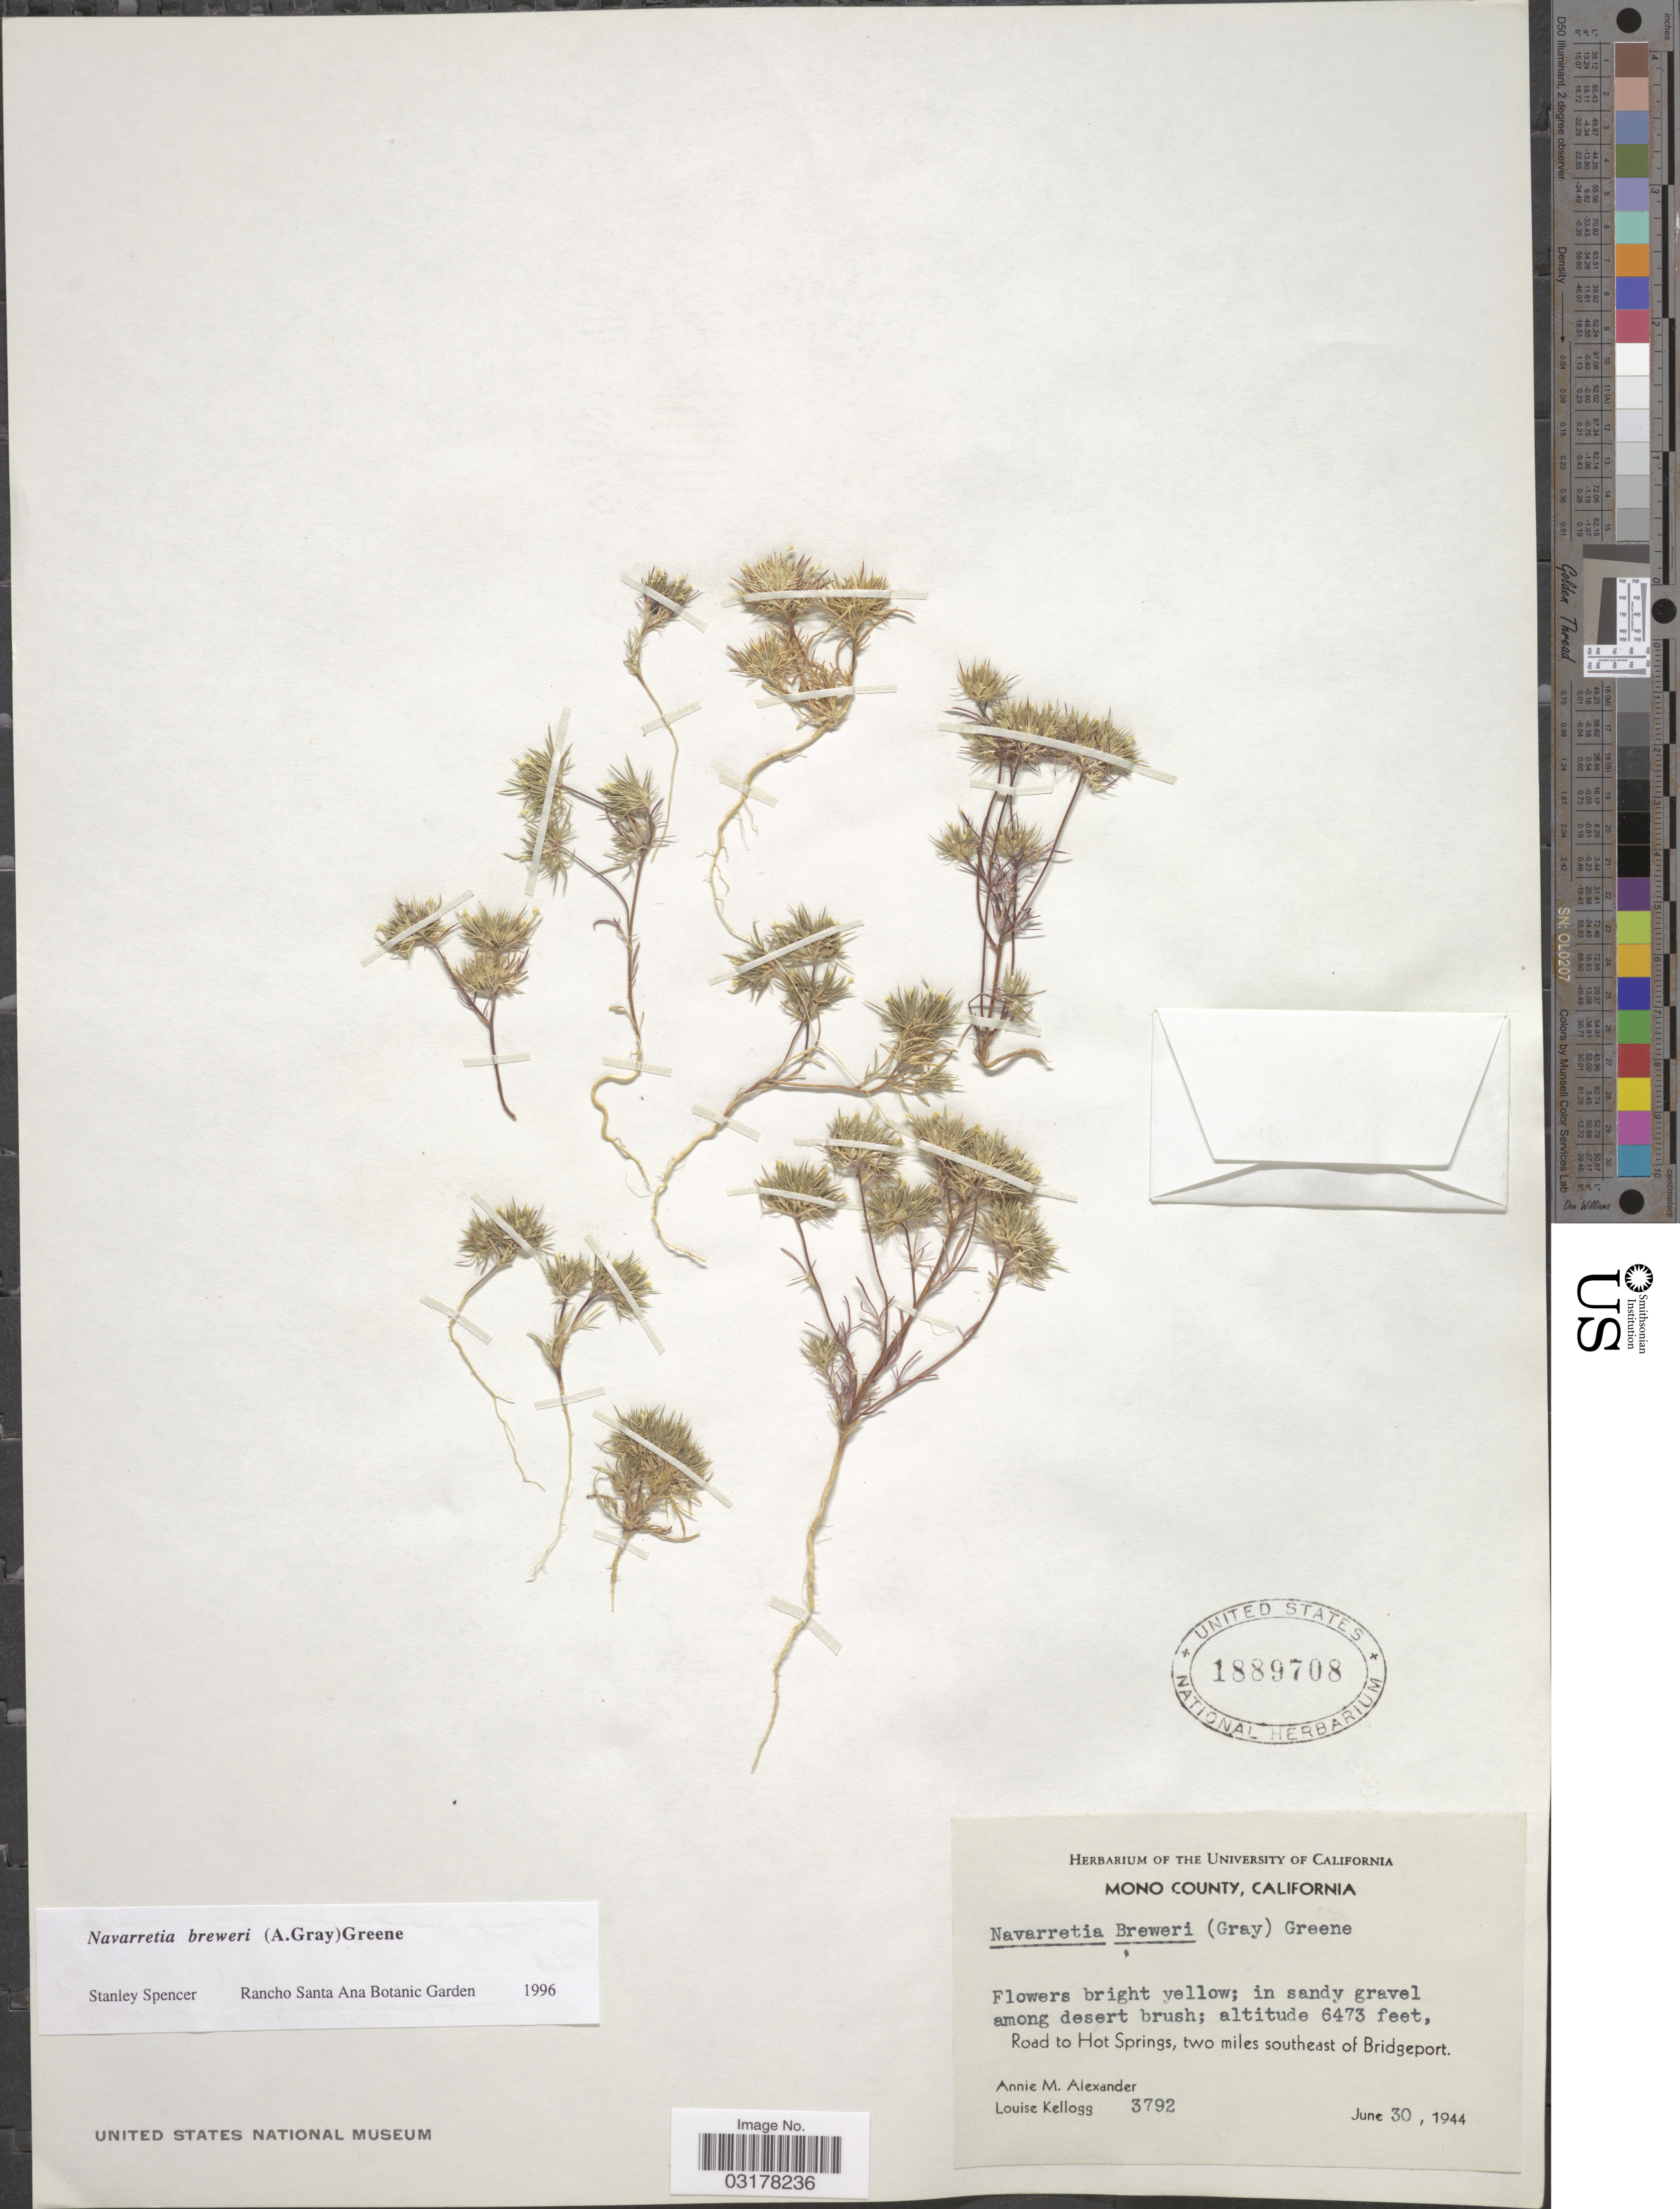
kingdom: Plantae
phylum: Tracheophyta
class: Magnoliopsida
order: Ericales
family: Polemoniaceae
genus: Navarretia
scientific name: Navarretia breweri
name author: (A. Gray) Greene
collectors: A. M. Alexander & L. Kellogg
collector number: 3792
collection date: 1944-06-30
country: United States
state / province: California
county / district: Mono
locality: Mono County. Road to Hot Springs, two miles southeast of Bridgeport.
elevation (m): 1973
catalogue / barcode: US 1889708